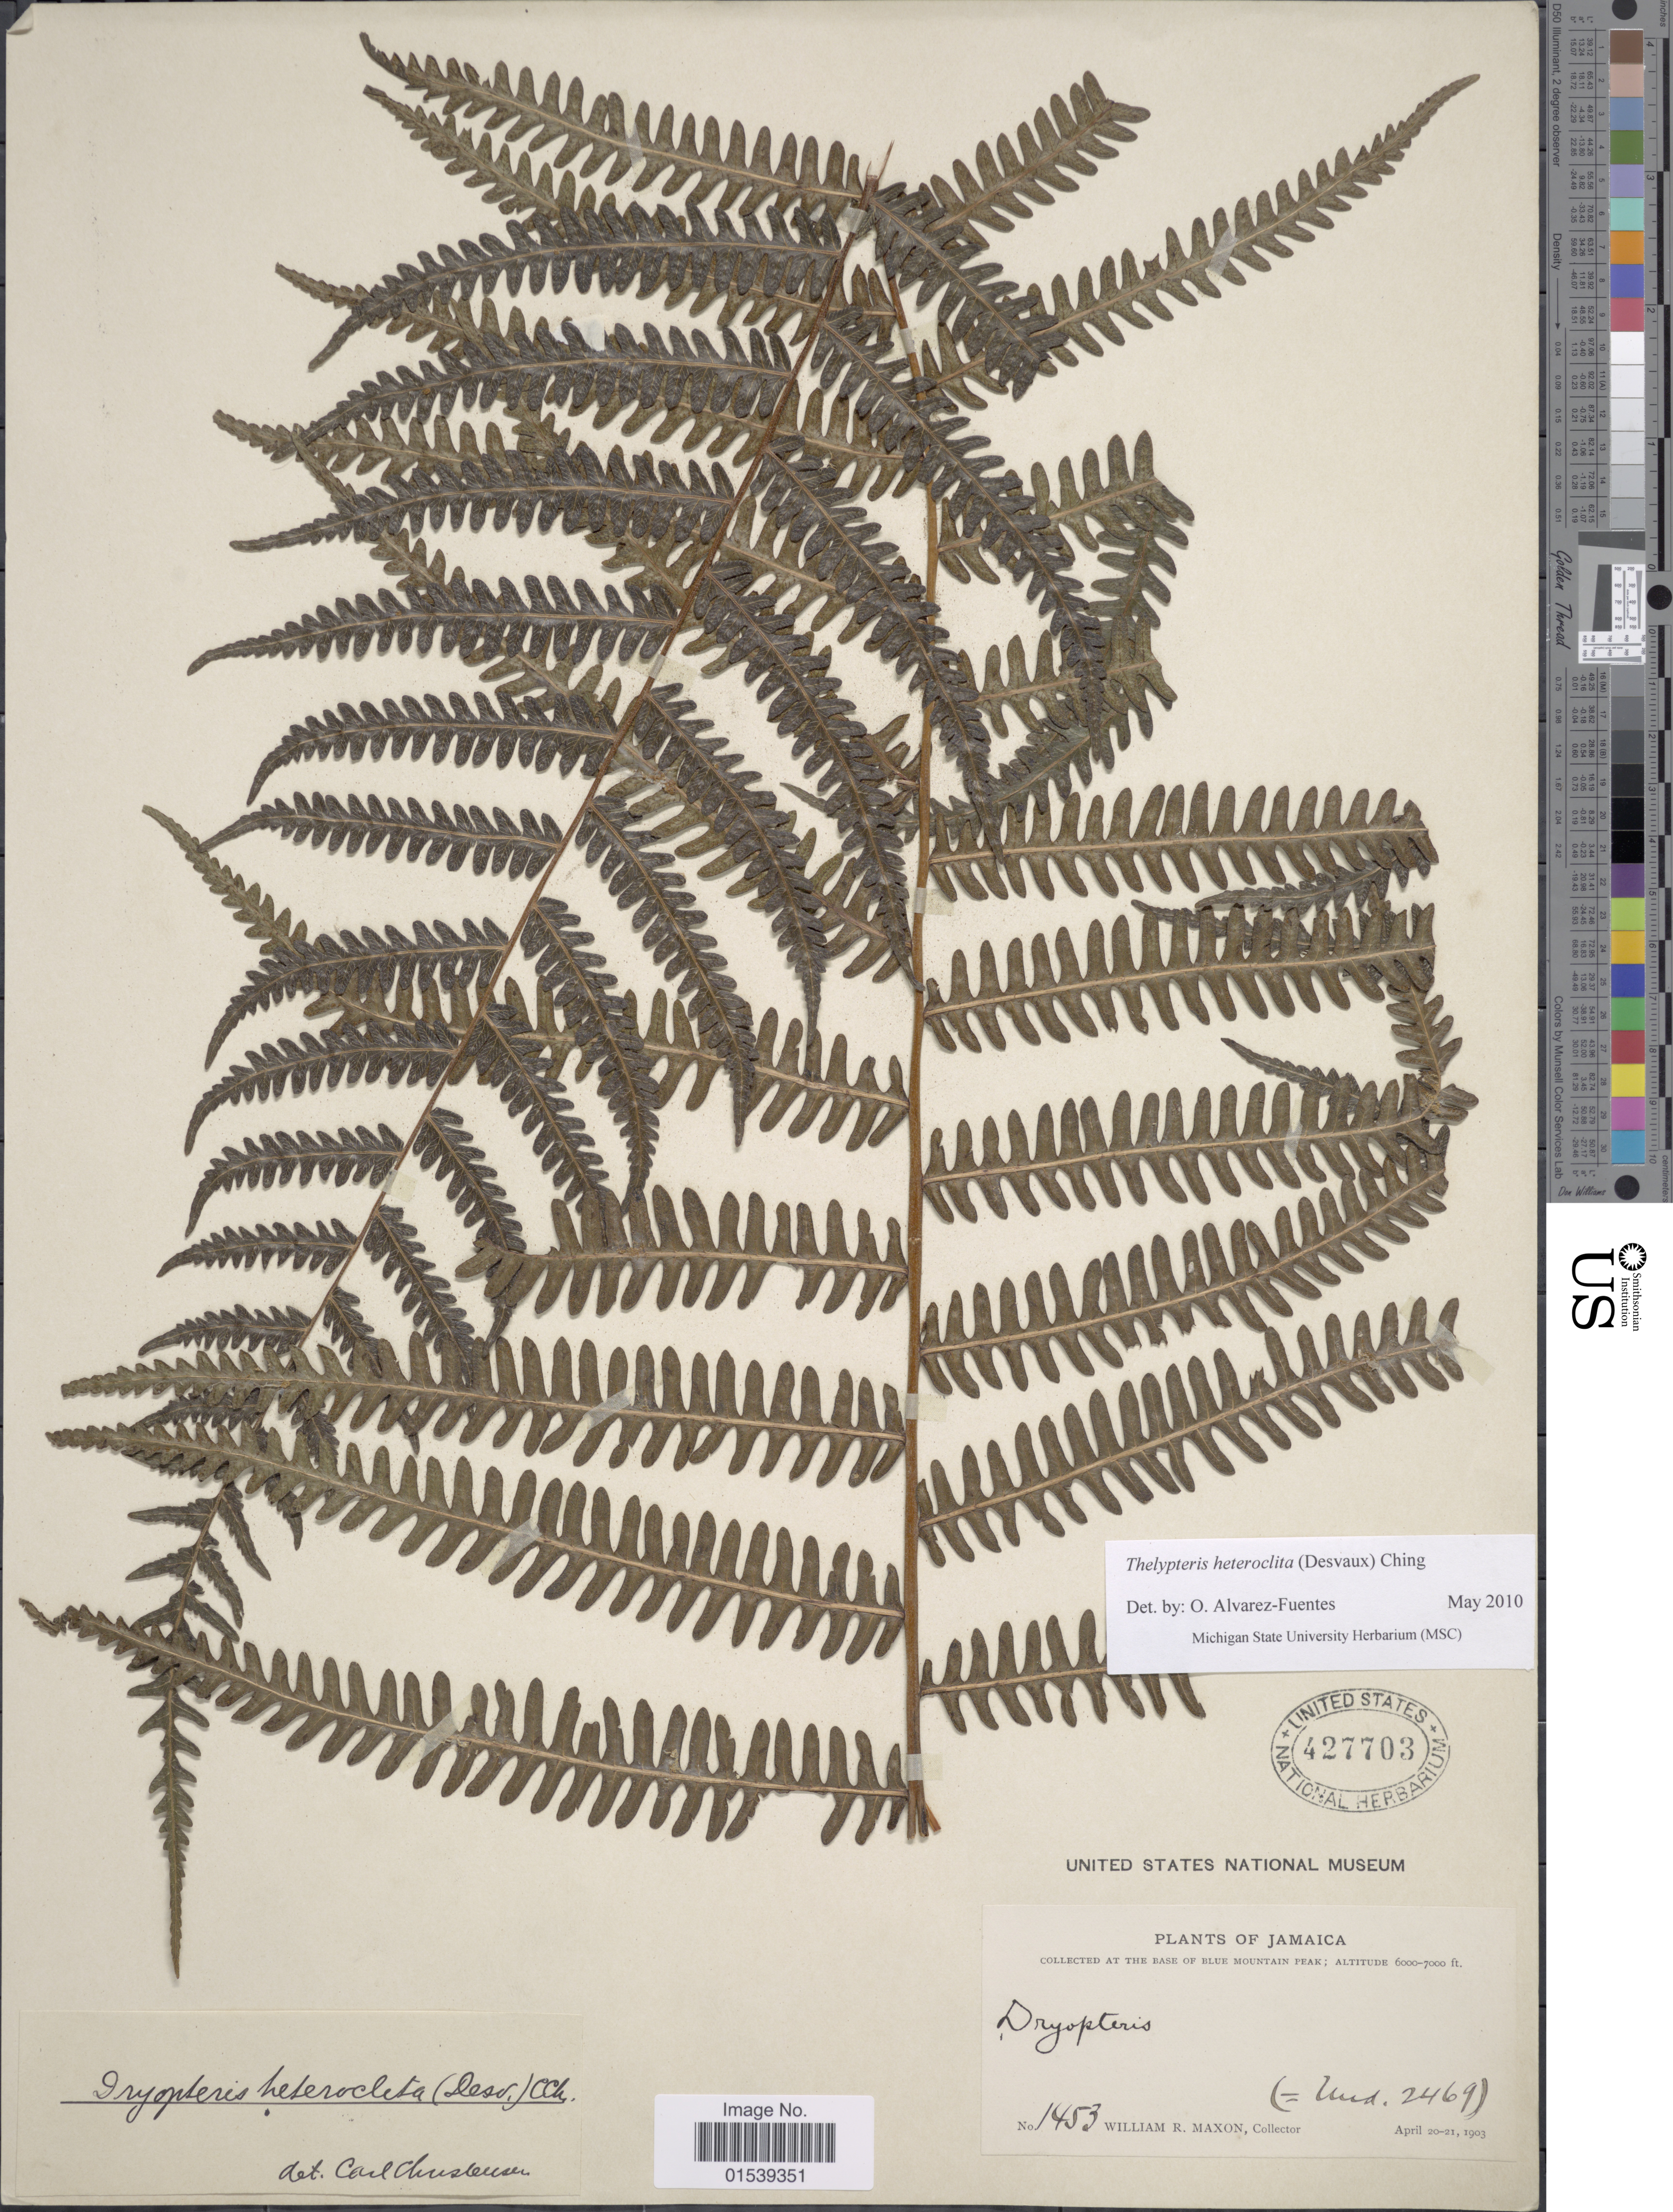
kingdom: Plantae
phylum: Tracheophyta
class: Polypodiopsida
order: Polypodiales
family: Thelypteridaceae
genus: Amauropelta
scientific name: Amauropelta heteroclita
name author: (Desv.) Pic. Serm.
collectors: W. R. Maxon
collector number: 1453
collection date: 1903-04-20/1903-04-21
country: Jamaica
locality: At the base of Blue Mountain Peak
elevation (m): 1829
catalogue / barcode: US 427703